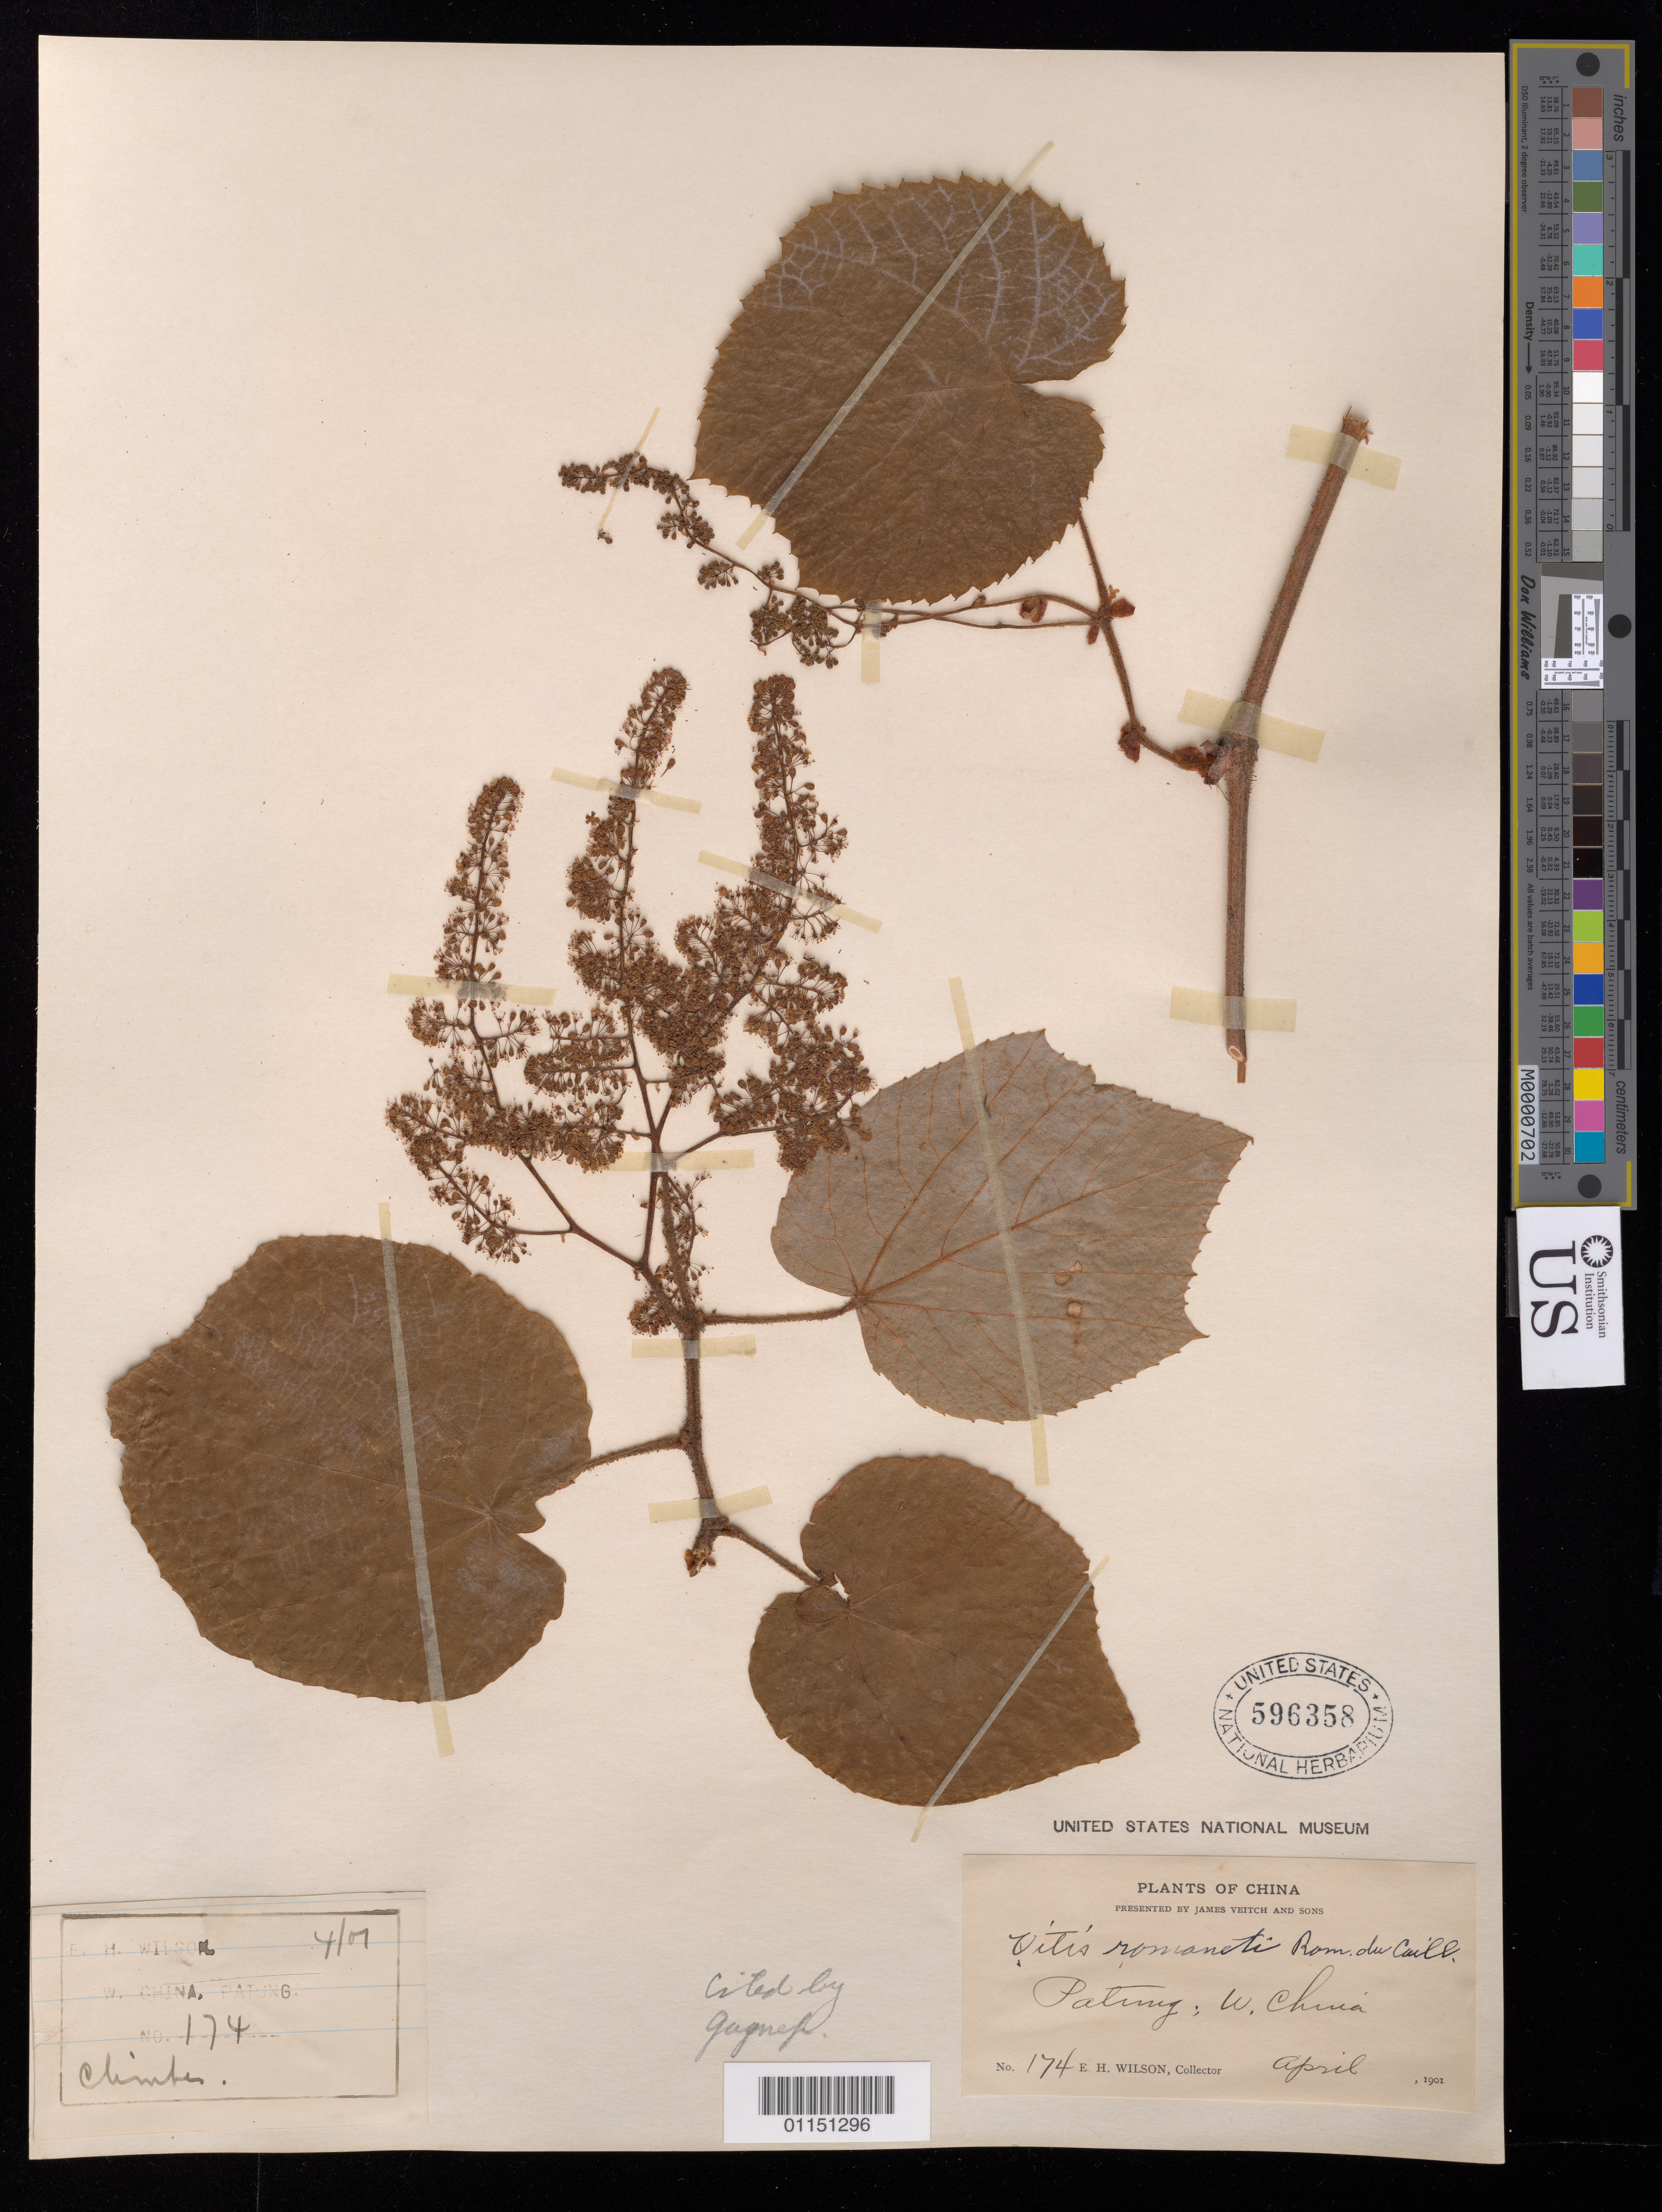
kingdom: Plantae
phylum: Tracheophyta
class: Magnoliopsida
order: Vitales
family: Vitaceae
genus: Vitis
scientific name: Vitis romanetii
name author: Rom. Caill.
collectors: E. H. Wilson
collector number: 174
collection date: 1901-04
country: China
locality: W China.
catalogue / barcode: US 596358